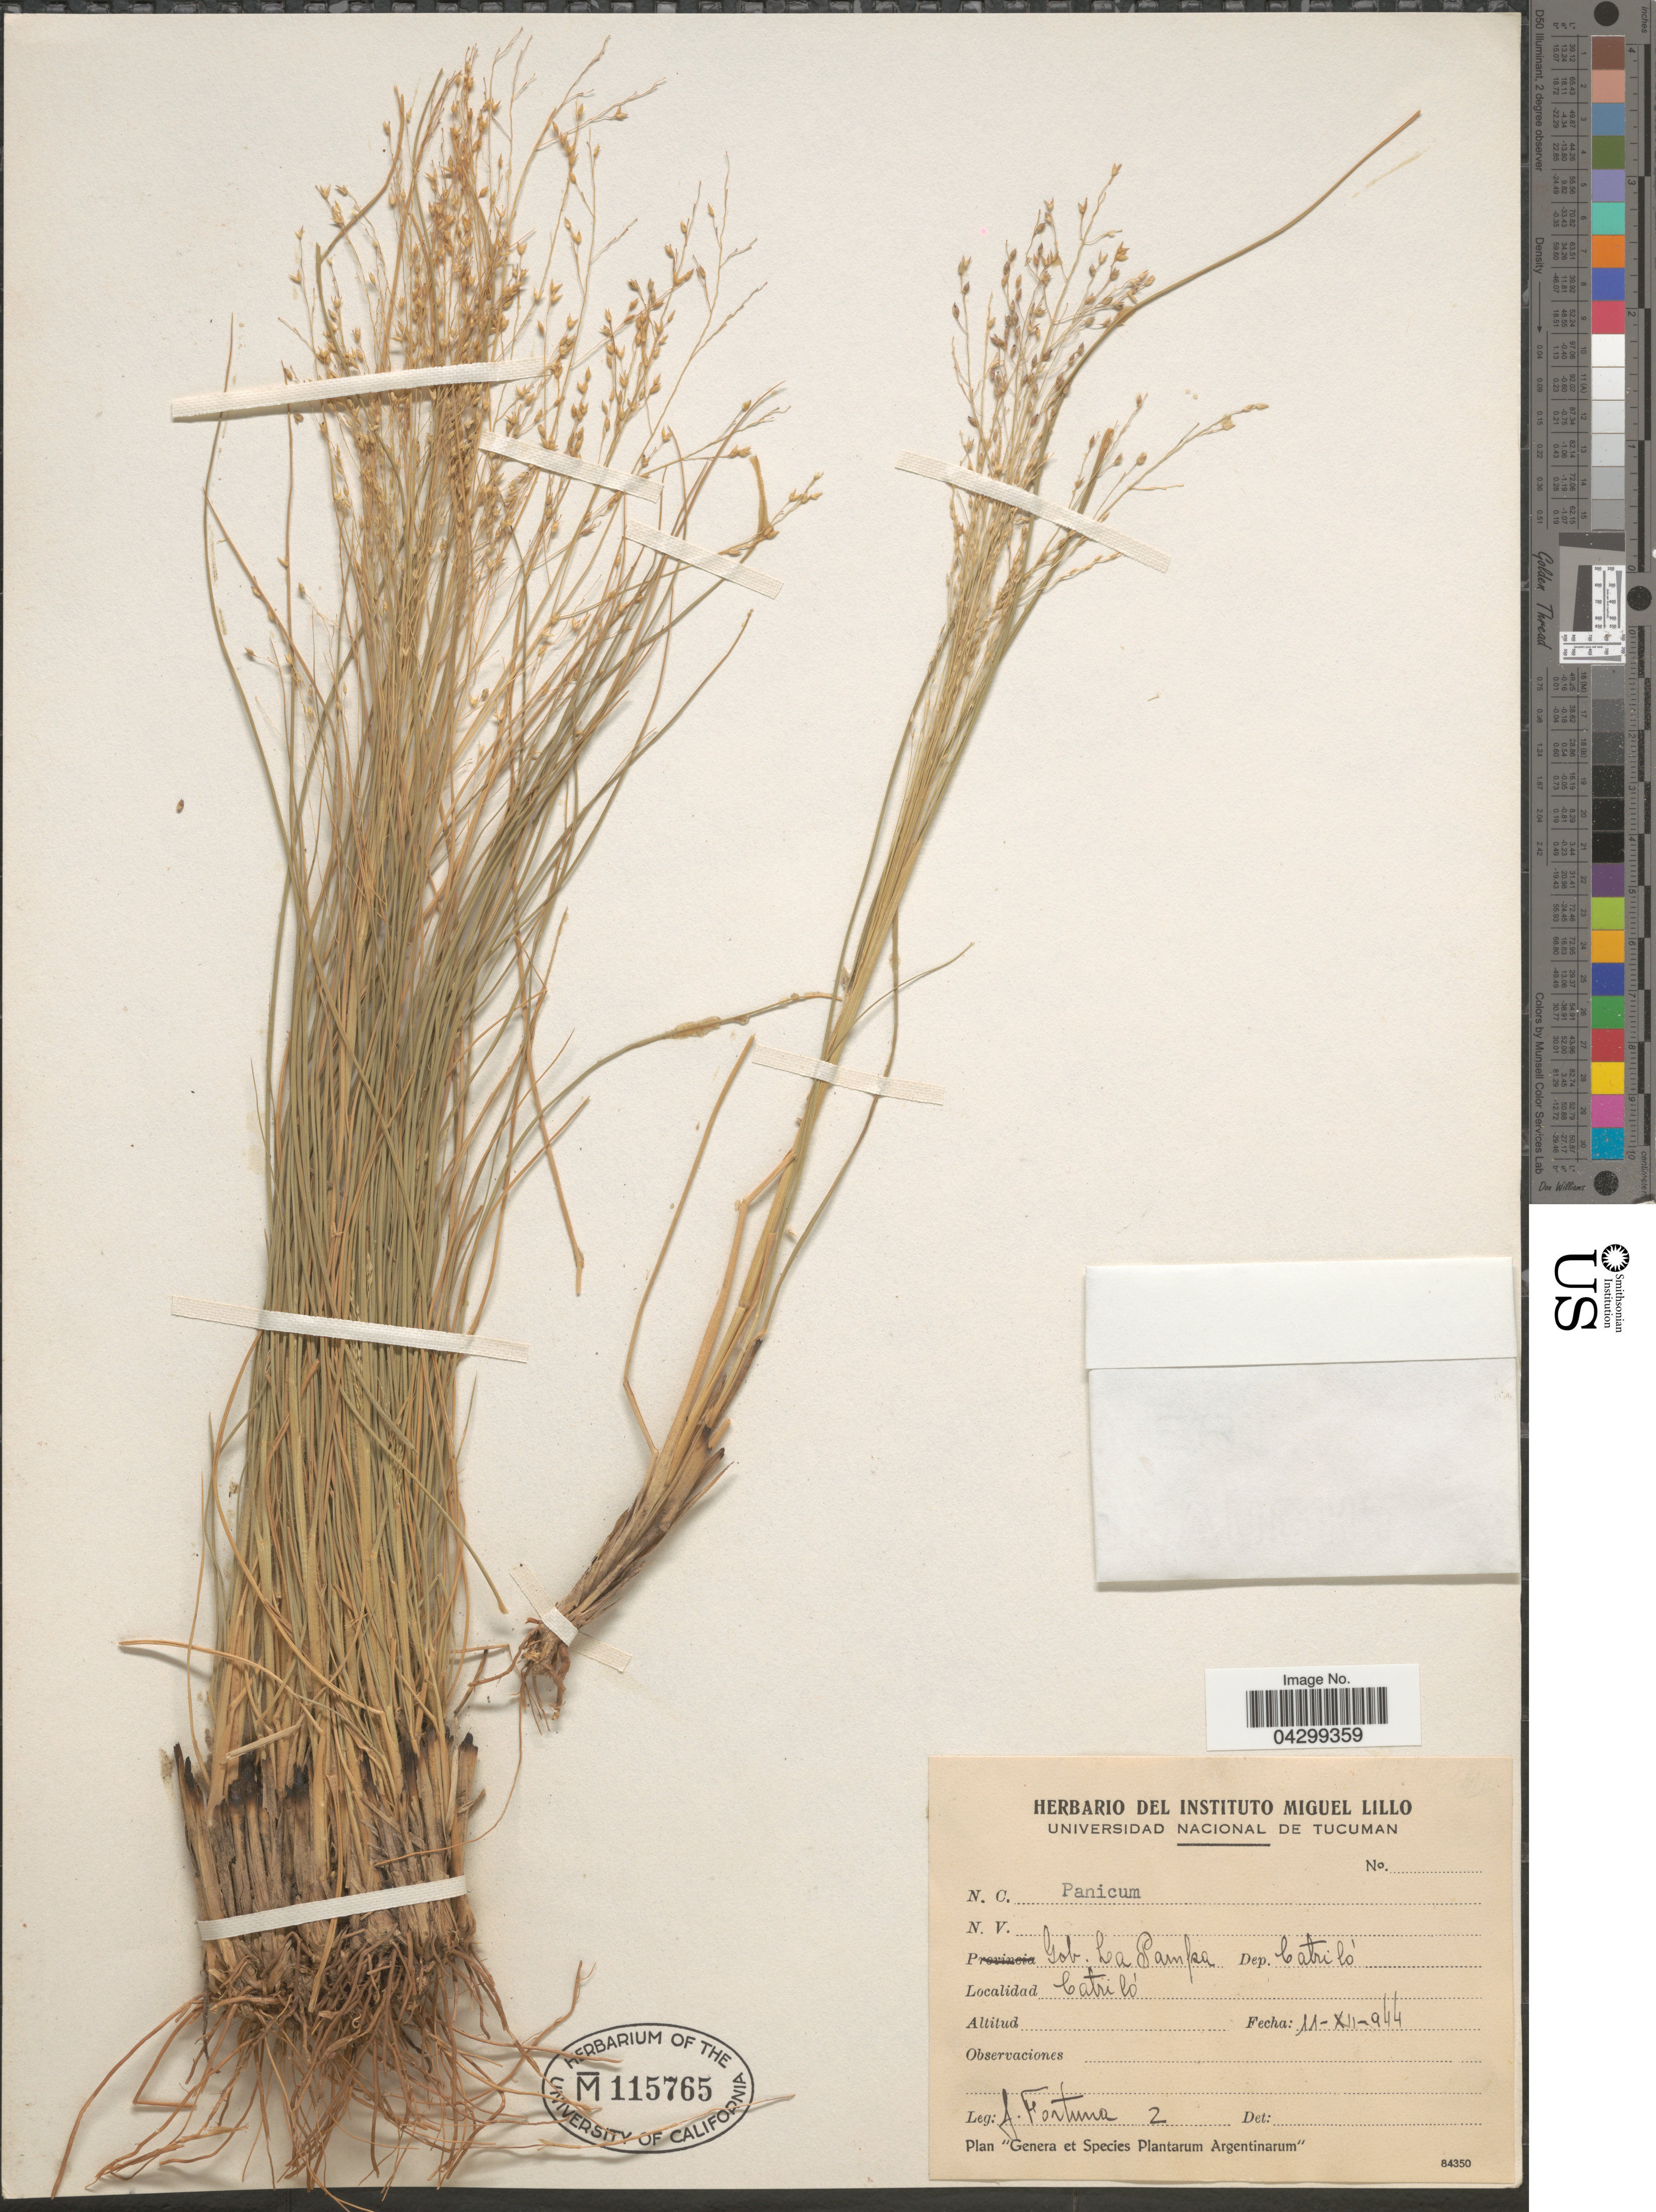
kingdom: Plantae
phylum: Tracheophyta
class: Liliopsida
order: Poales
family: Poaceae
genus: Panicum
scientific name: Panicum bergii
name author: Arechav.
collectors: J. Fortuna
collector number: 2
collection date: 1944-12-11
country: Argentina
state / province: La Pampa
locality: Gob. La Pampa. Dep. Catriló. Catriló.